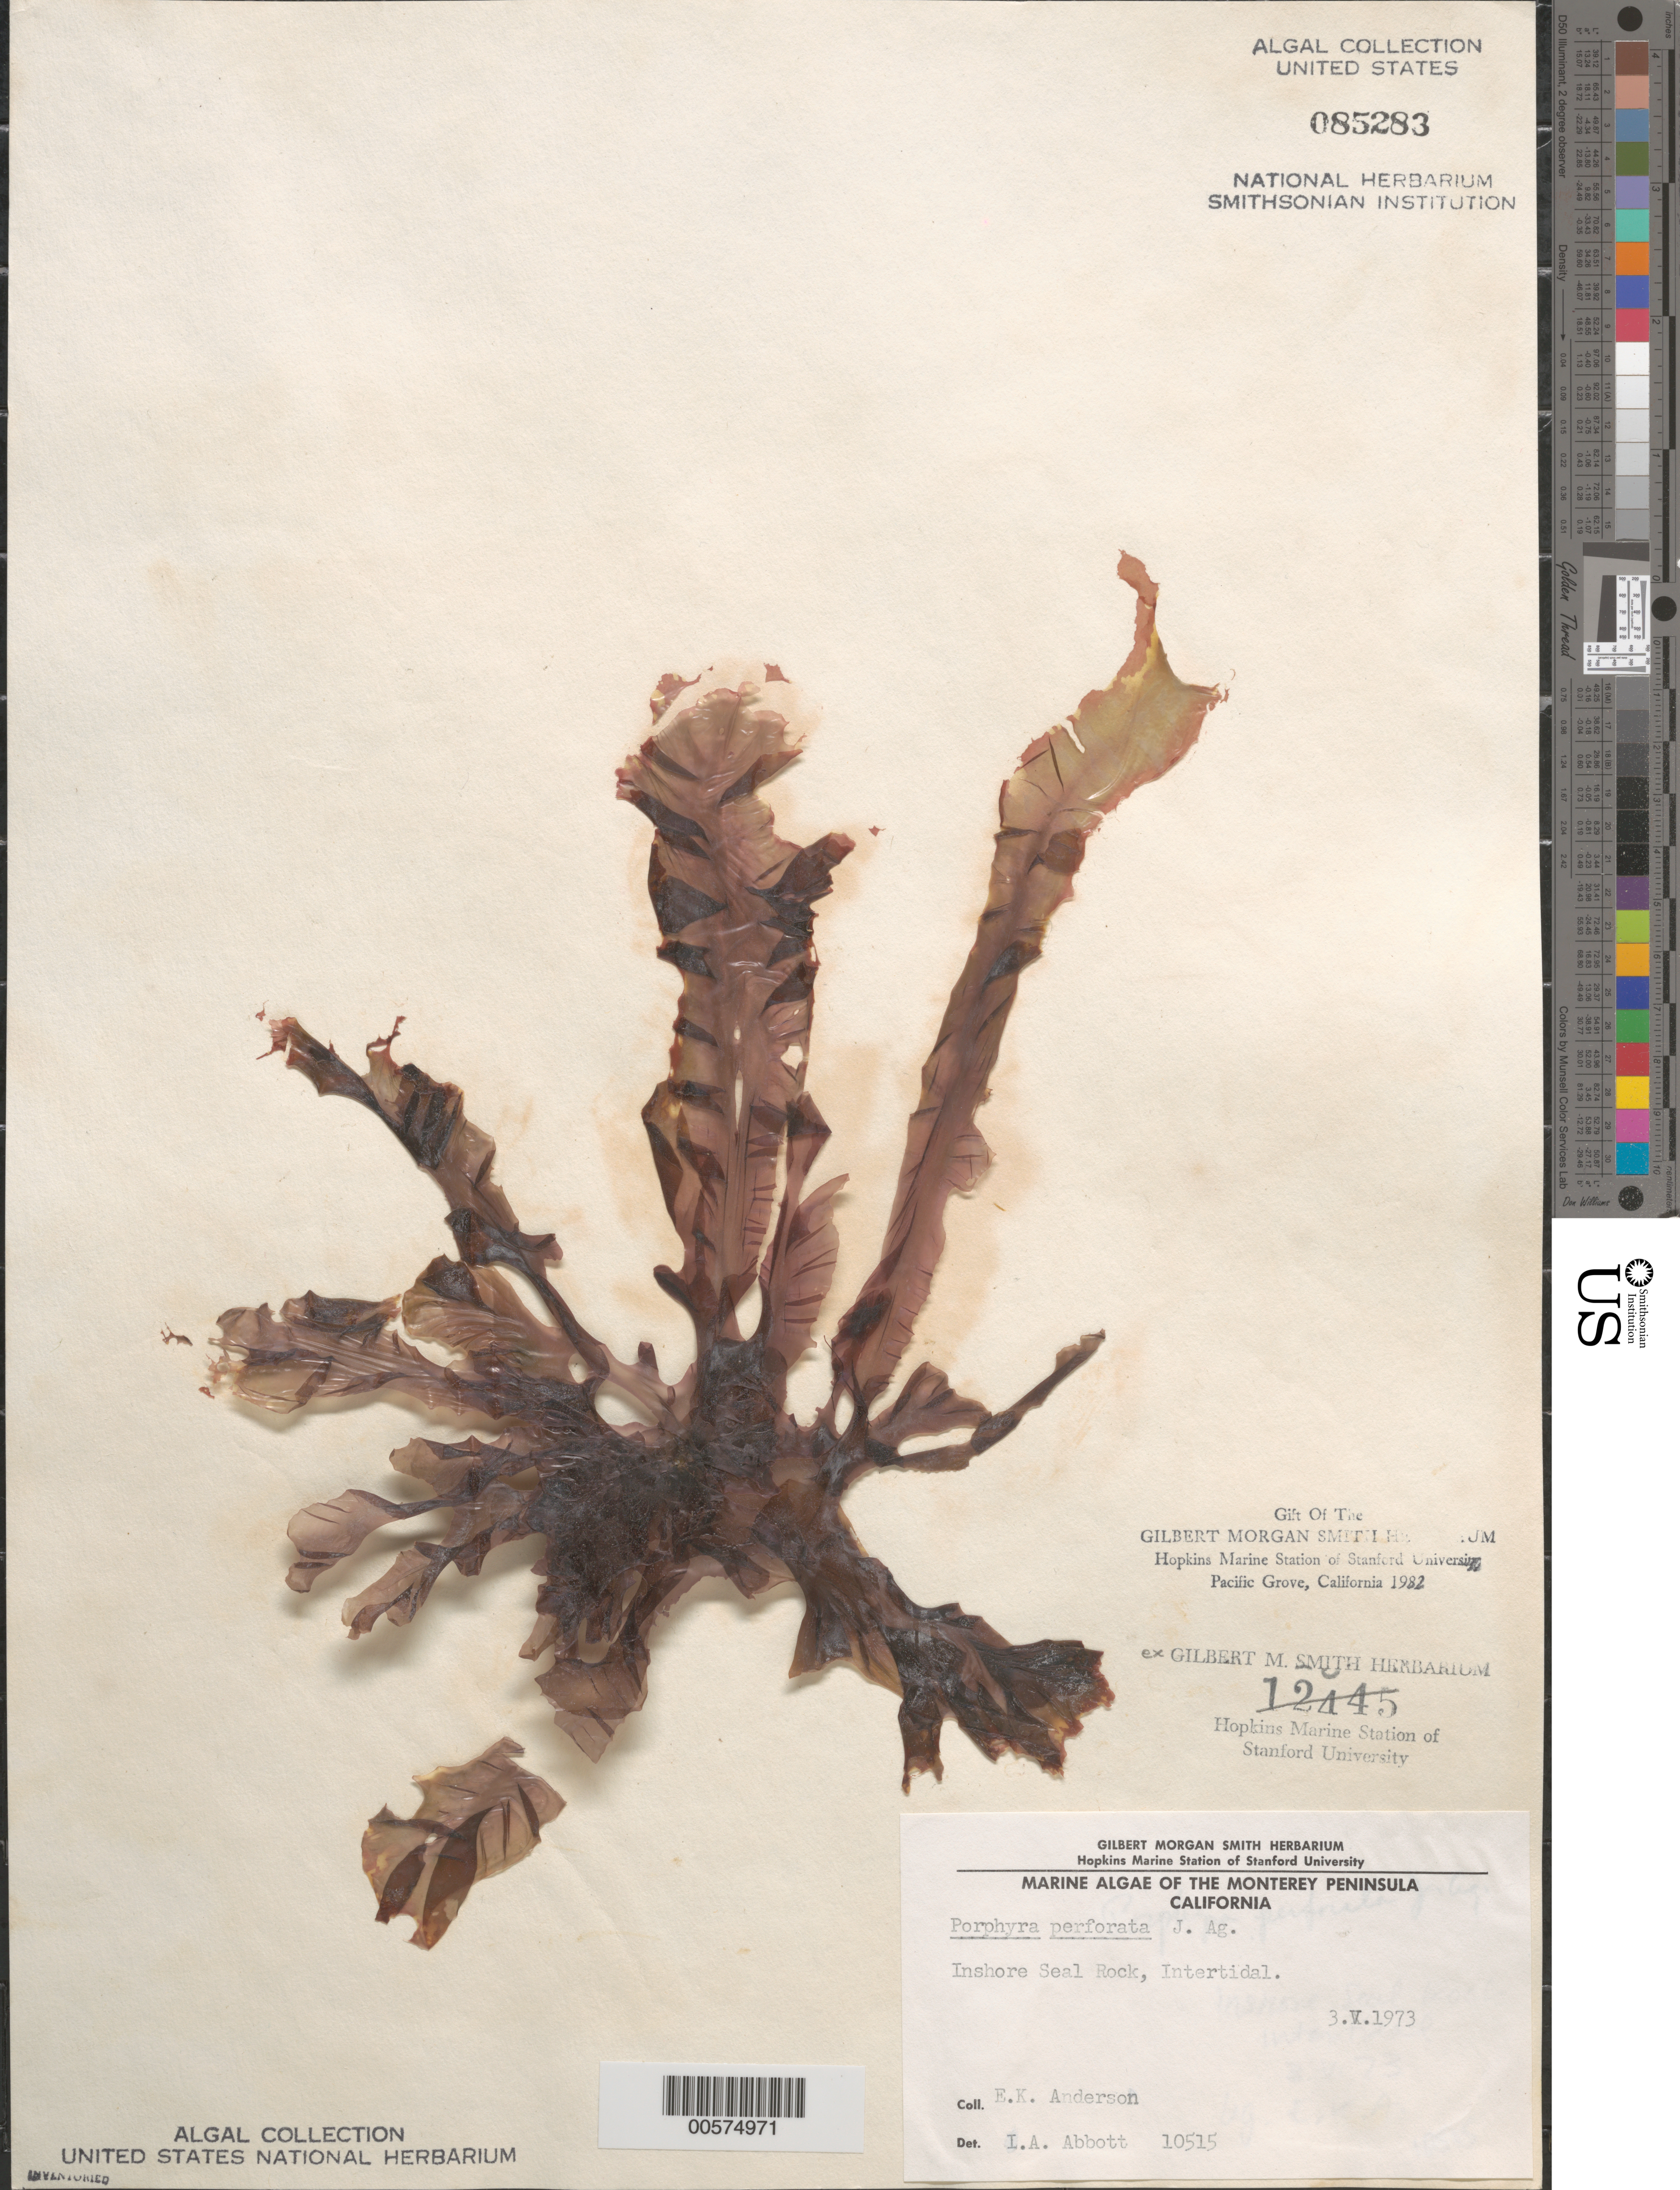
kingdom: Plantae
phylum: Rhodophyta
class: Bangiophyceae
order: Bangiales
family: Bangiaceae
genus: Pyropia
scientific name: Pyropia perforata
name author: (J. Agardh) S.C. Lindstrom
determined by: Algae name updating Project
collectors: E. K. Anderson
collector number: IAA 10515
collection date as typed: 03 May 1973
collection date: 1973-05-03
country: United States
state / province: California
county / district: Monterey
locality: Inshore Seal Rock, Monterey Peninsula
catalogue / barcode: US 85283